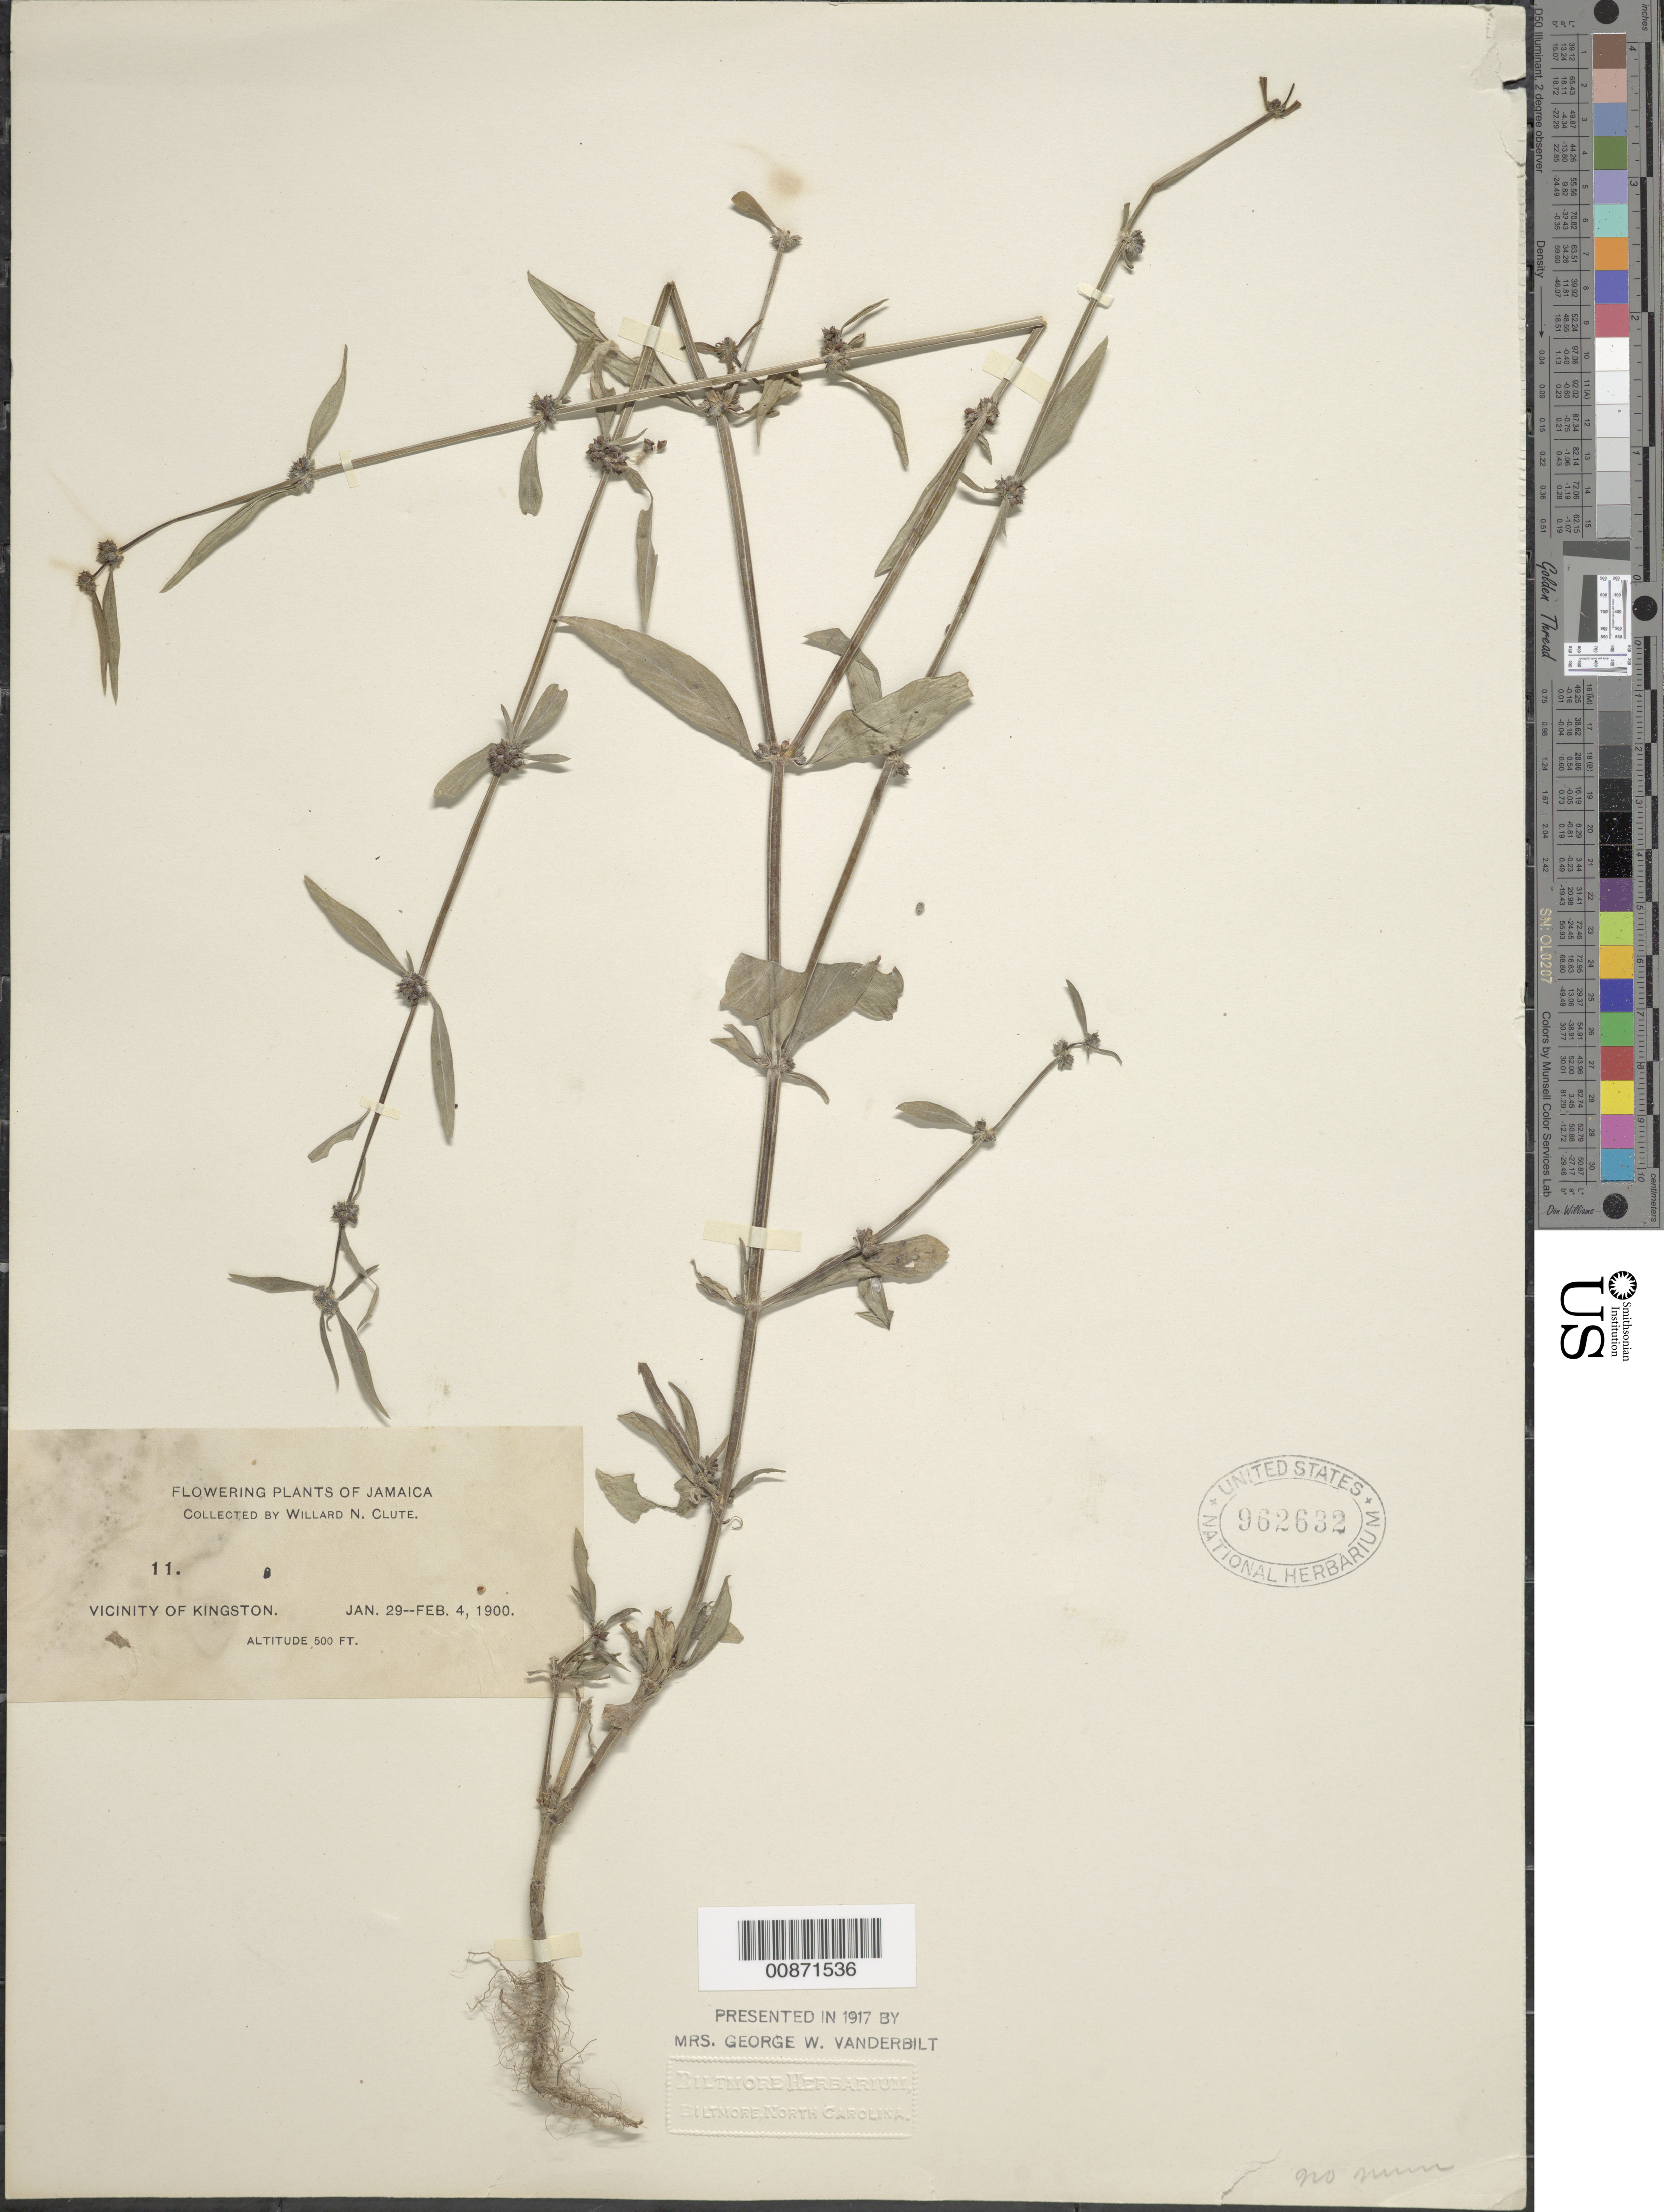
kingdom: Plantae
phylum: Tracheophyta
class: Magnoliopsida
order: Gentianales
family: Rubiaceae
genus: Spermacoce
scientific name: Spermacoce sp.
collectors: W. N. Clute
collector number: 11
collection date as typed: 29 Jan 1900 to 04 Feb 1900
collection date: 1900-01-29/1900-02-04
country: Jamaica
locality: Vicinity of Kingston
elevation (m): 152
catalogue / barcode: US 962632